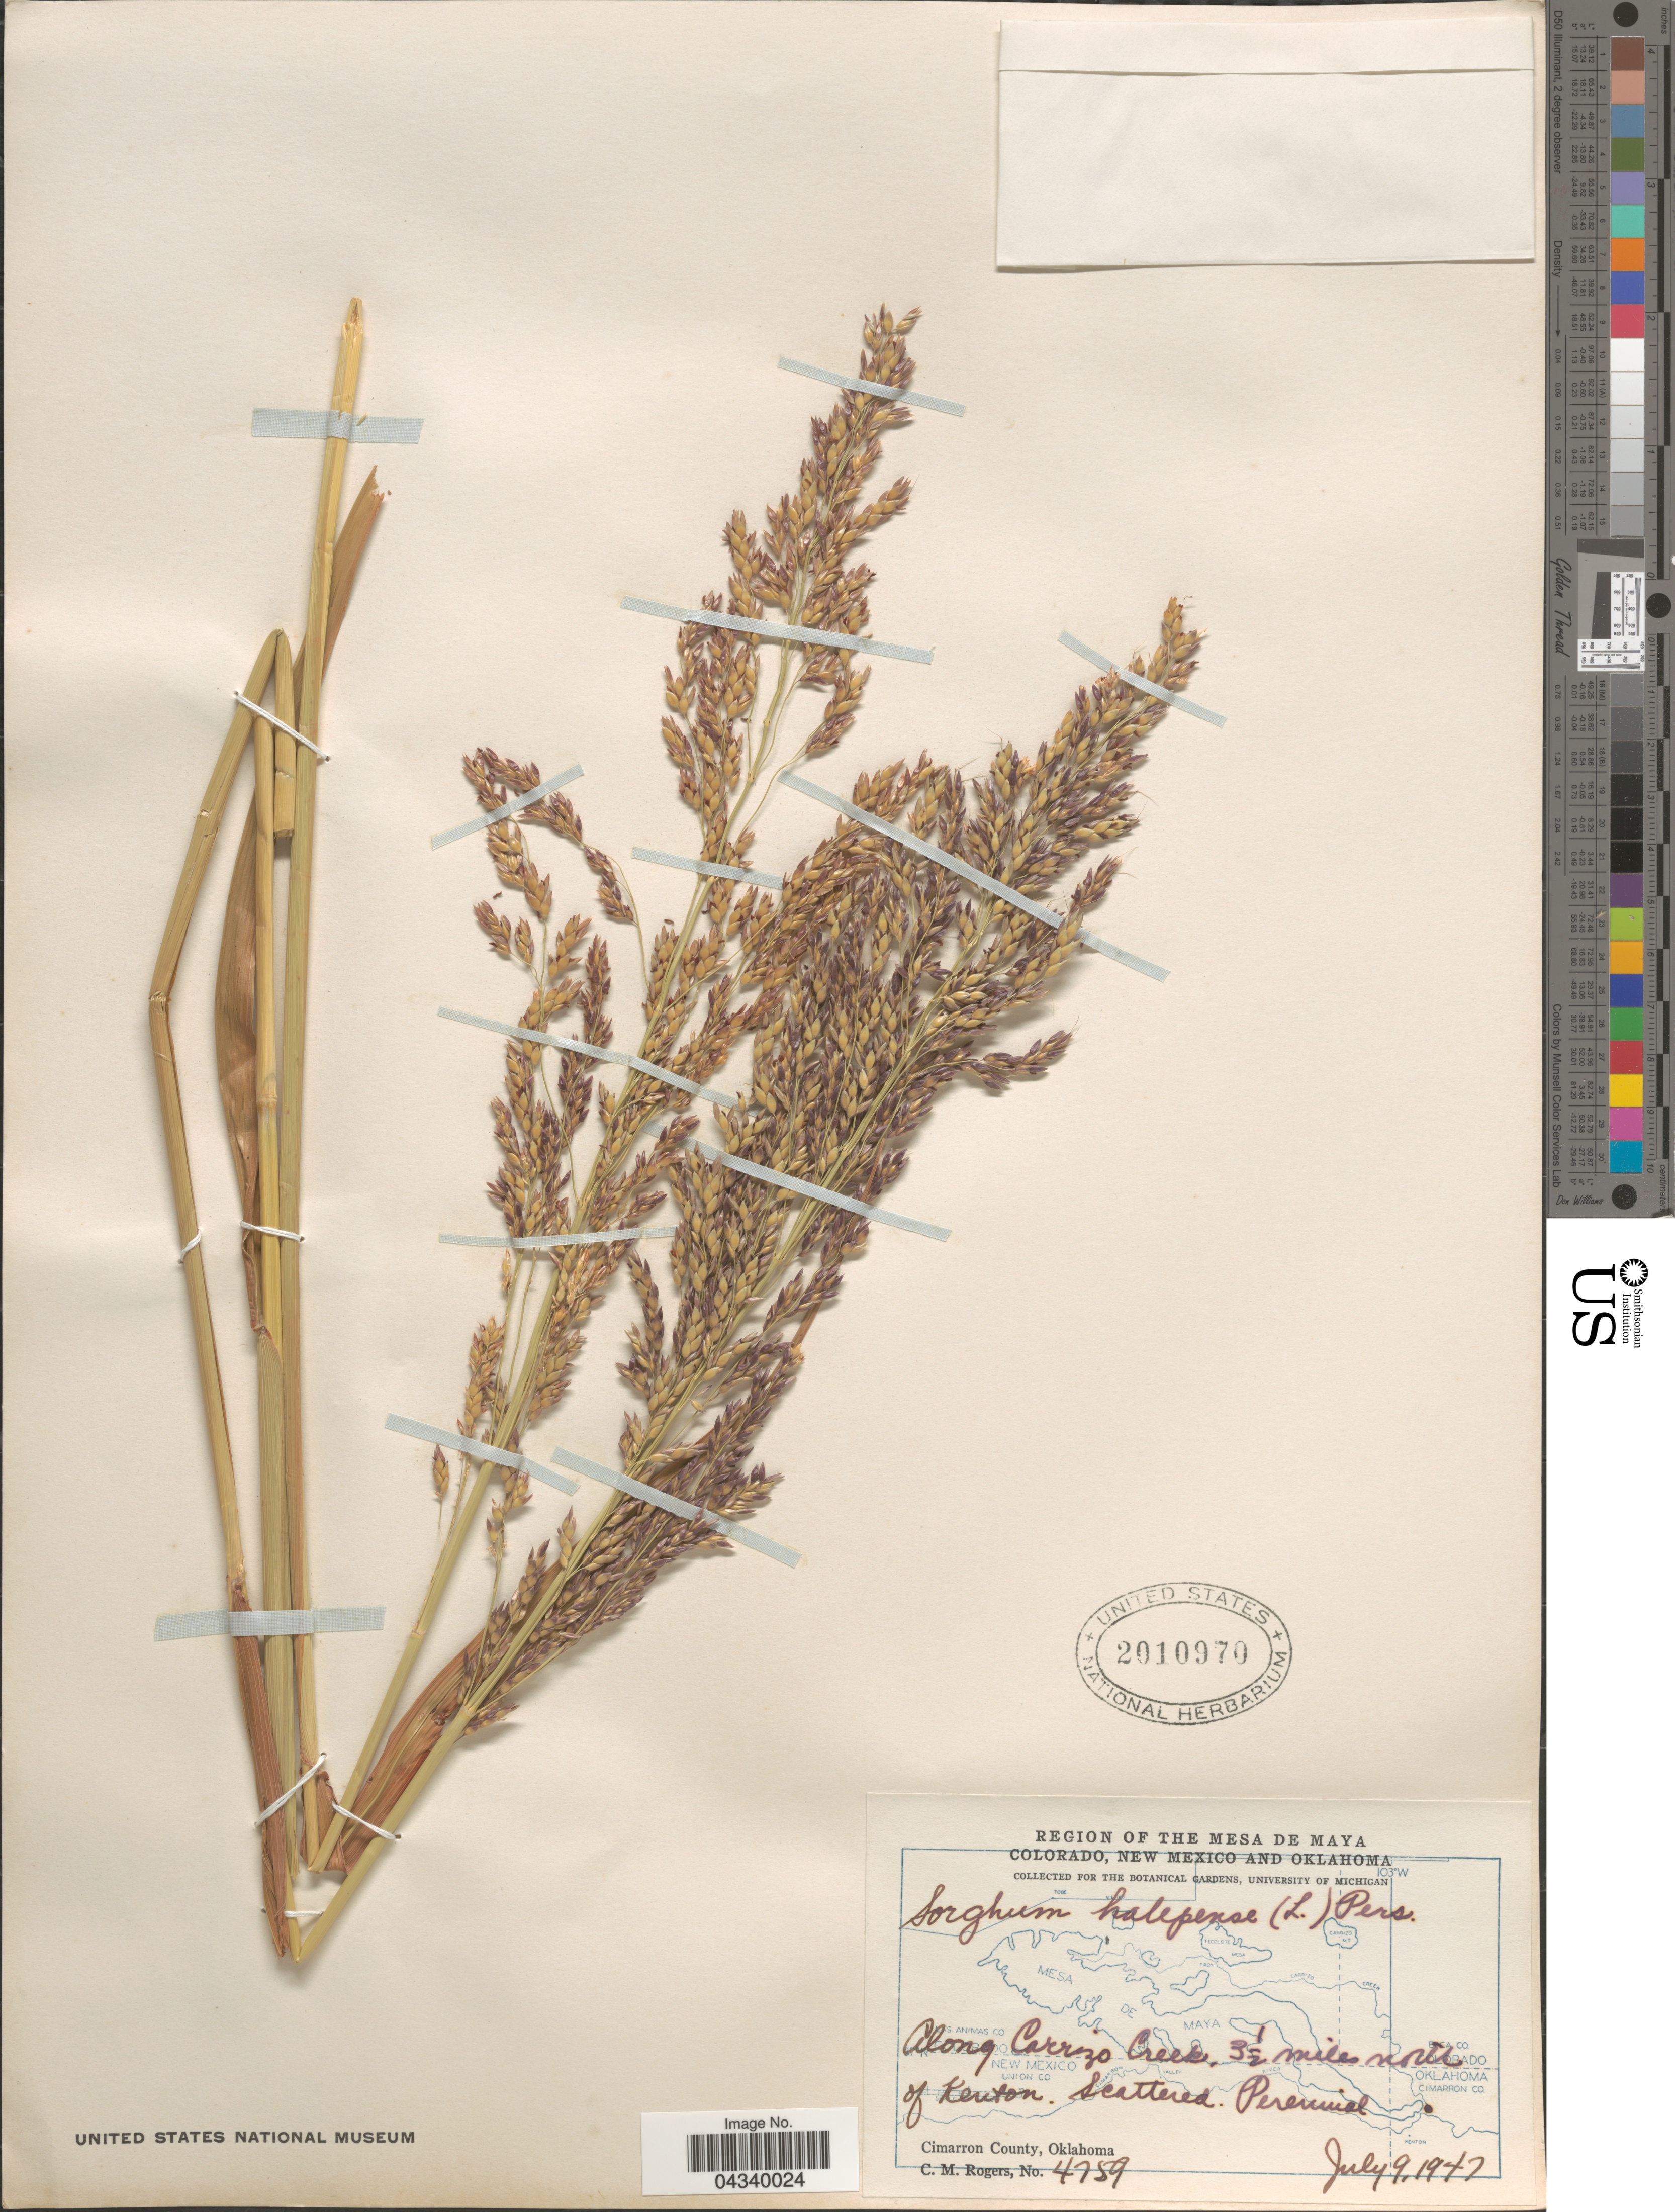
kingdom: Plantae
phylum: Tracheophyta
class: Liliopsida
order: Poales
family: Poaceae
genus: Sorghum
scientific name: Sorghum halepense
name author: (L.) Pers.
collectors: C. M. Rogers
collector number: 4759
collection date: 1947-07-09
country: United States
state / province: Oklahoma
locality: Region of the Mesa de Maya. Along Carrizo Creek, 3½ miles north of Kenton. Cimarron County.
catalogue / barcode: US 2010970